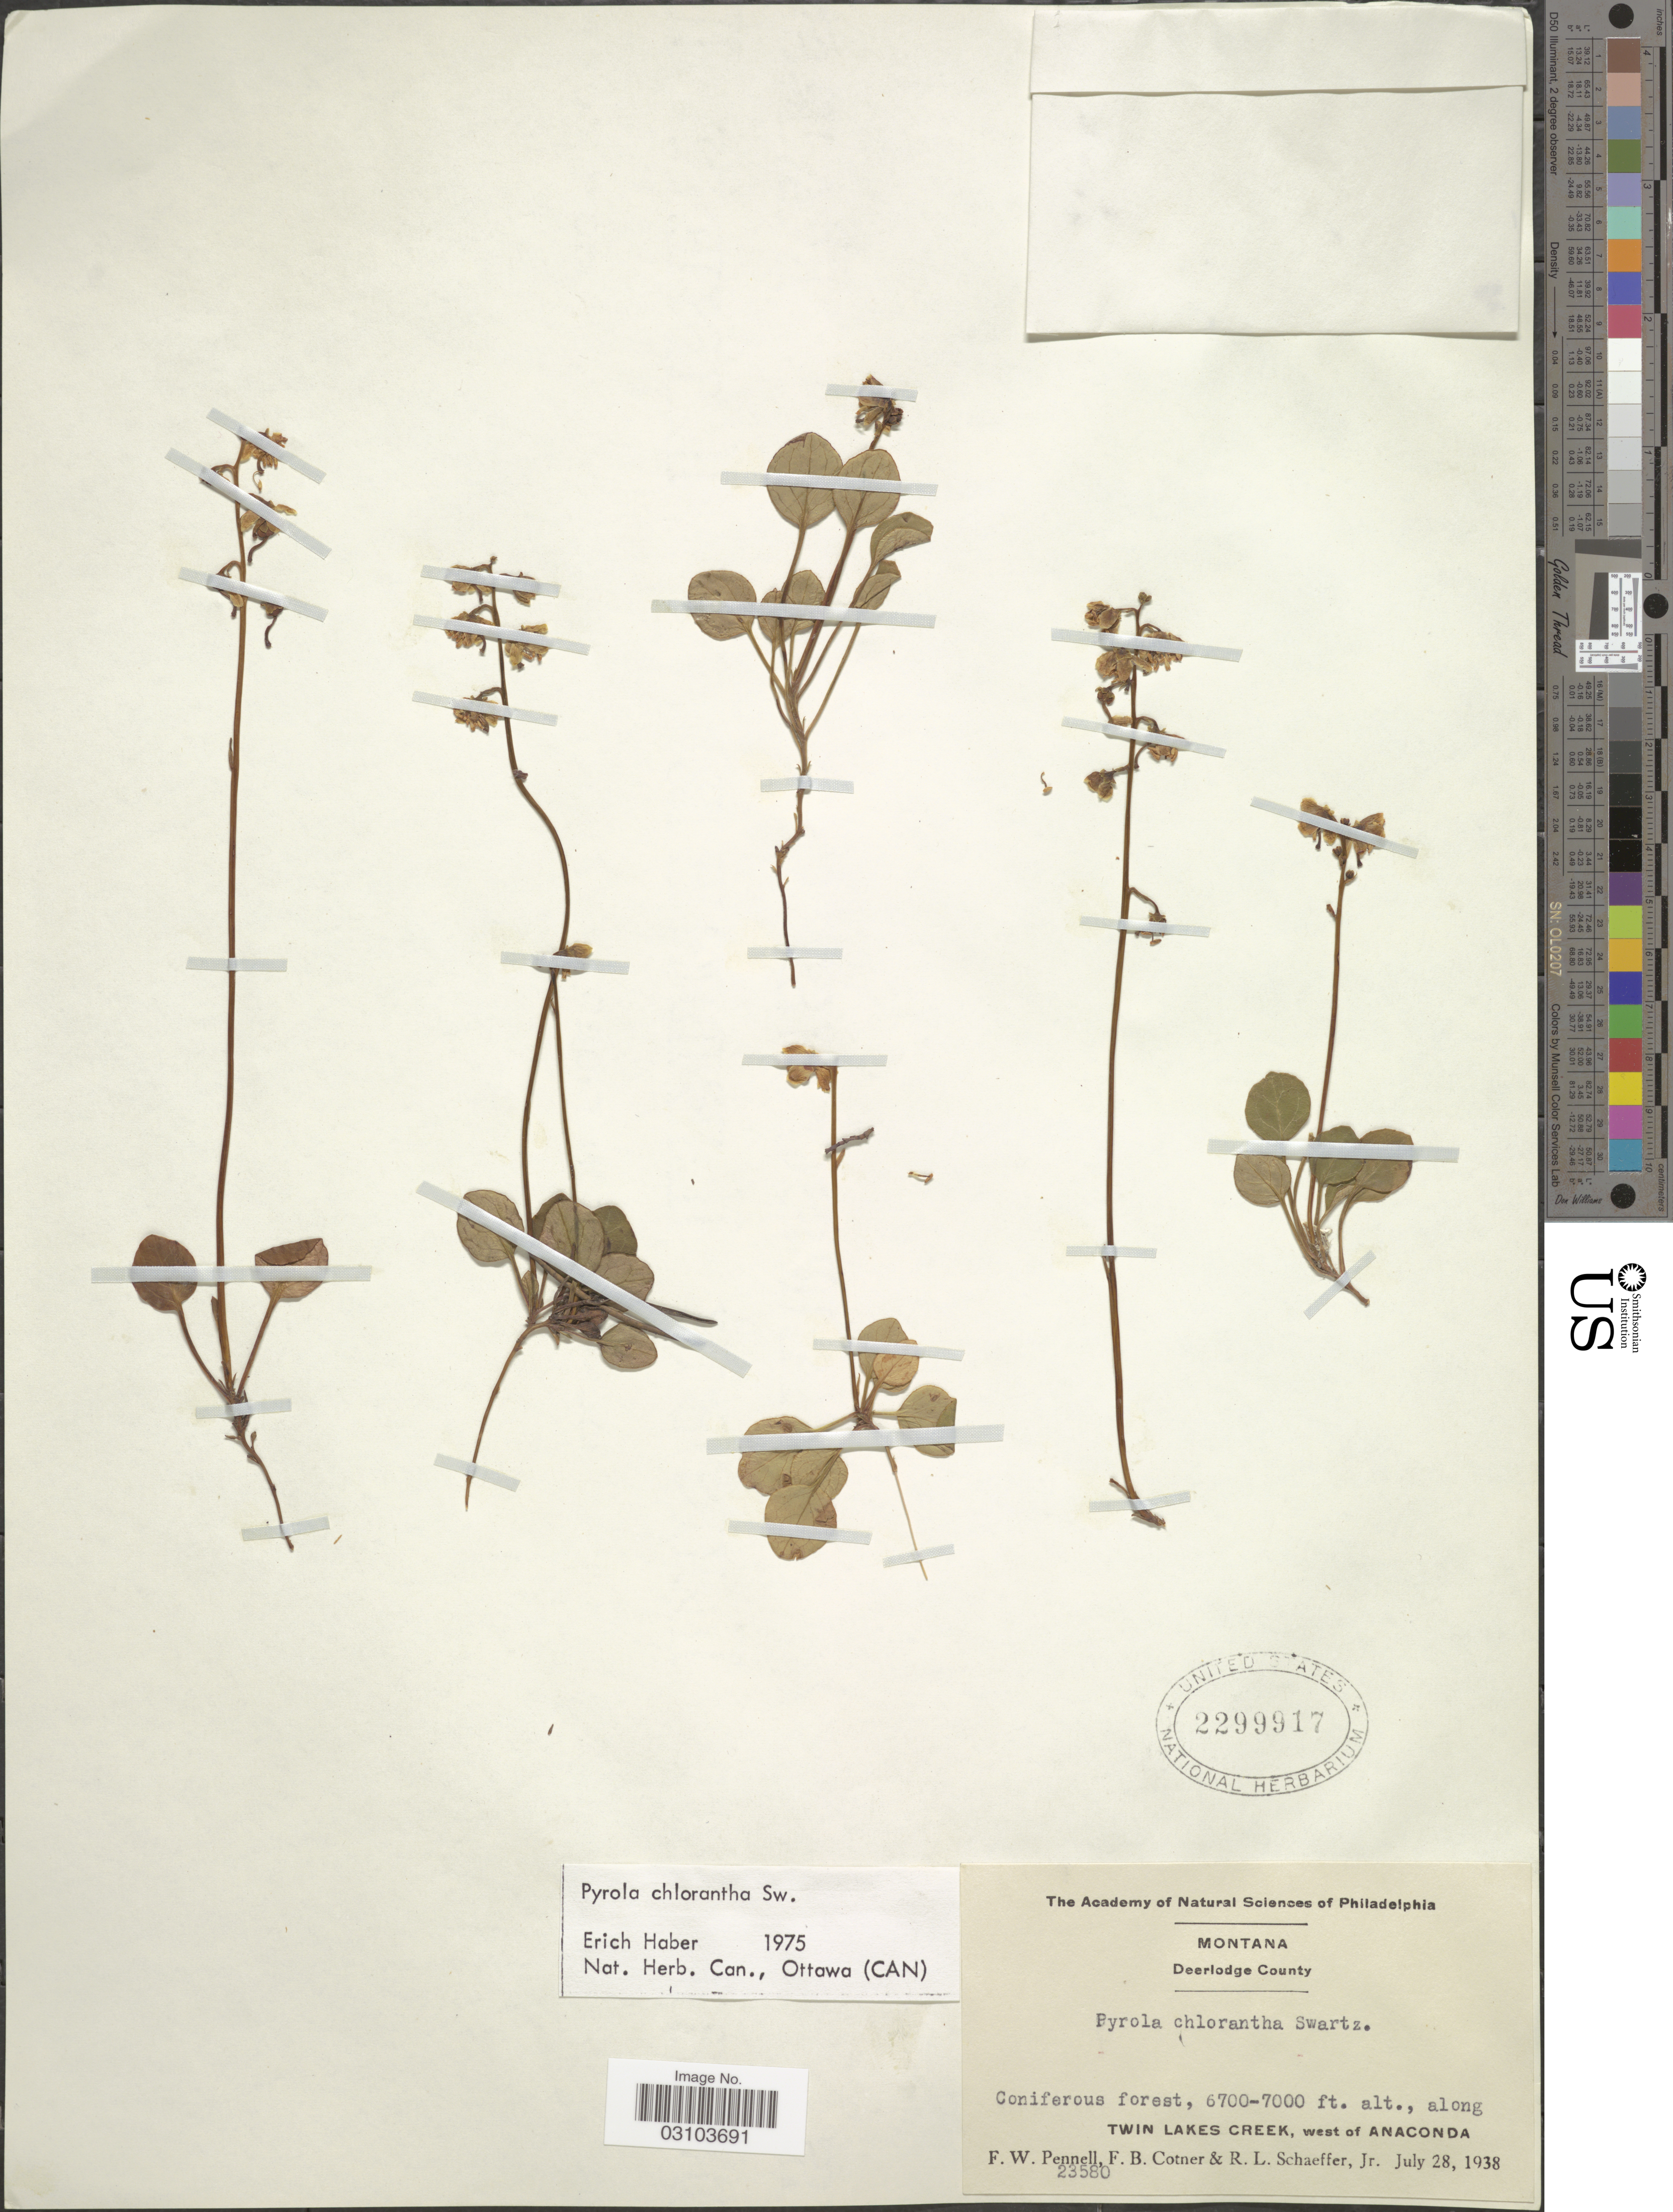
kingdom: Plantae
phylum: Tracheophyta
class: Magnoliopsida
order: Ericales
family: Ericaceae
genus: Pyrola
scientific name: Pyrola chlorantha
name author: Schweigg.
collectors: F. W. Pennell, F. Cotner & R. L. Schaeffer Jr.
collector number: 23580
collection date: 1938-07-28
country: United States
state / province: Montana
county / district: Deer Lodge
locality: Coniferous forest, along Twin Lakes Creek, W of Anaconda.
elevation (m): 2042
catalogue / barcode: US 2299917